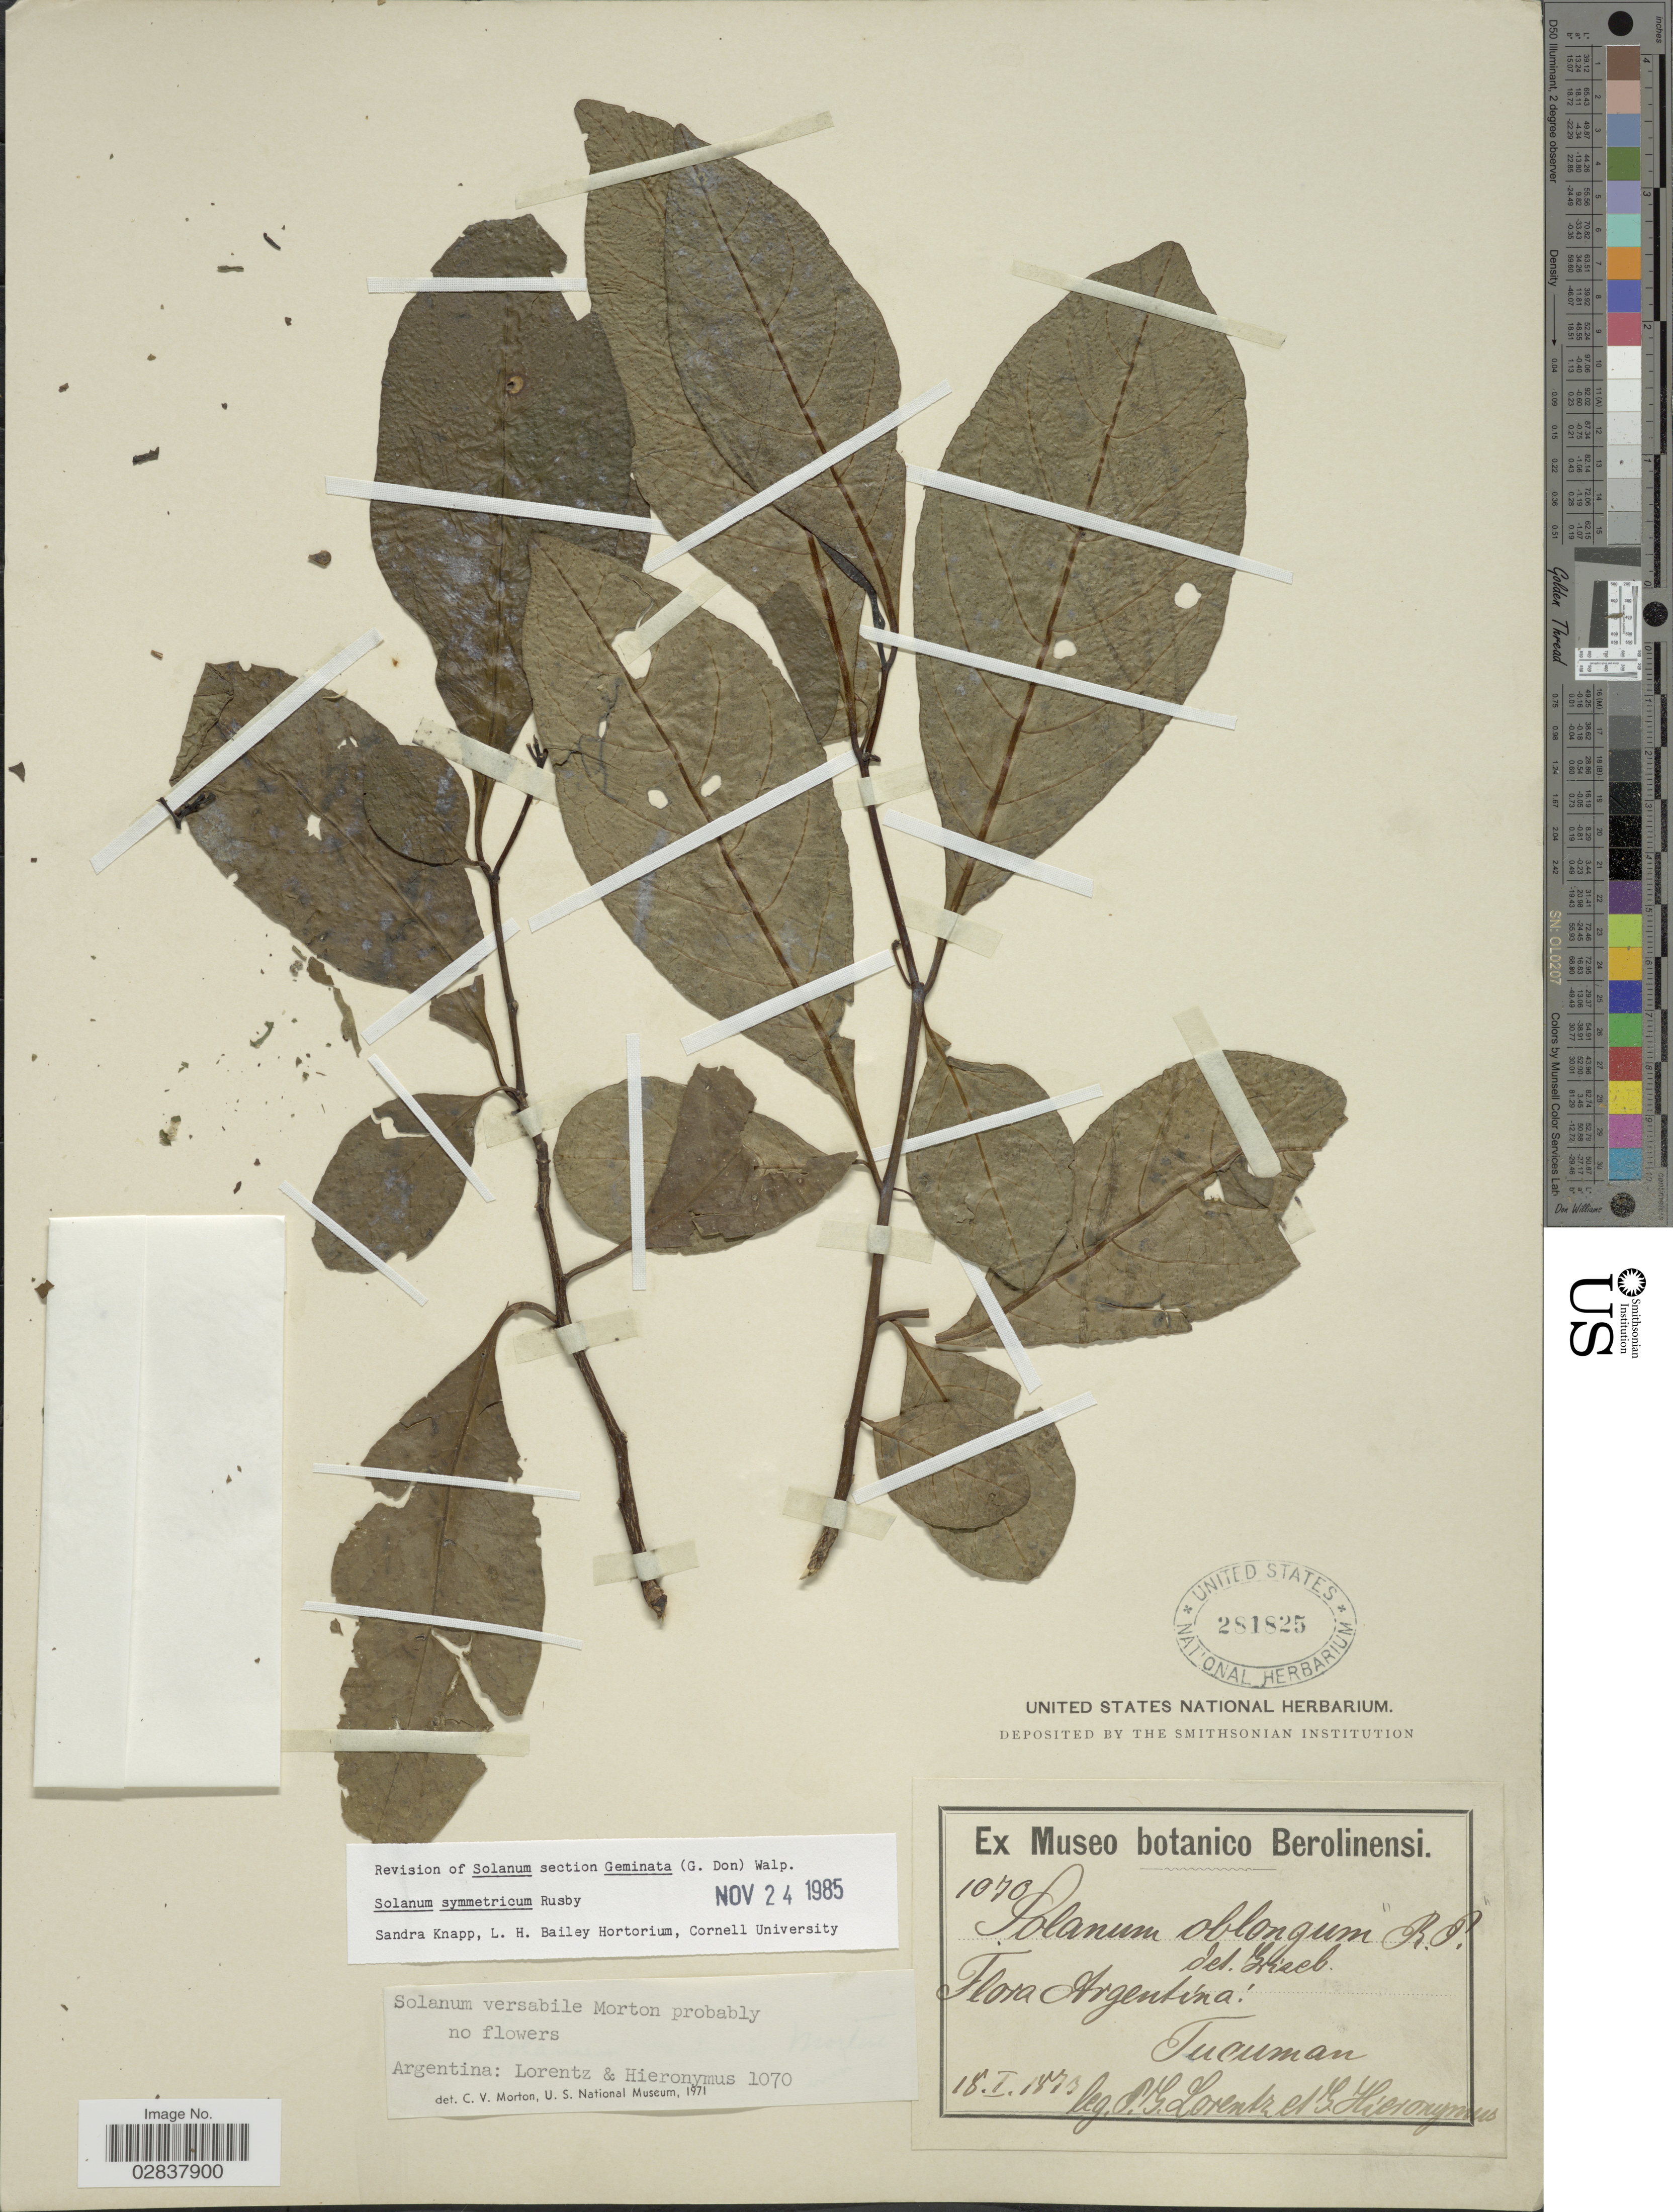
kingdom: Plantae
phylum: Tracheophyta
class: Magnoliopsida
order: Solanales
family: Solanaceae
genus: Solanum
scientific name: Solanum symmetricum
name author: Rusby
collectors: P. G. Lorentz & G. H. Hieronymus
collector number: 1070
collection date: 1873-01-18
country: Argentina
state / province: Tucuman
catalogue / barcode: US 281825